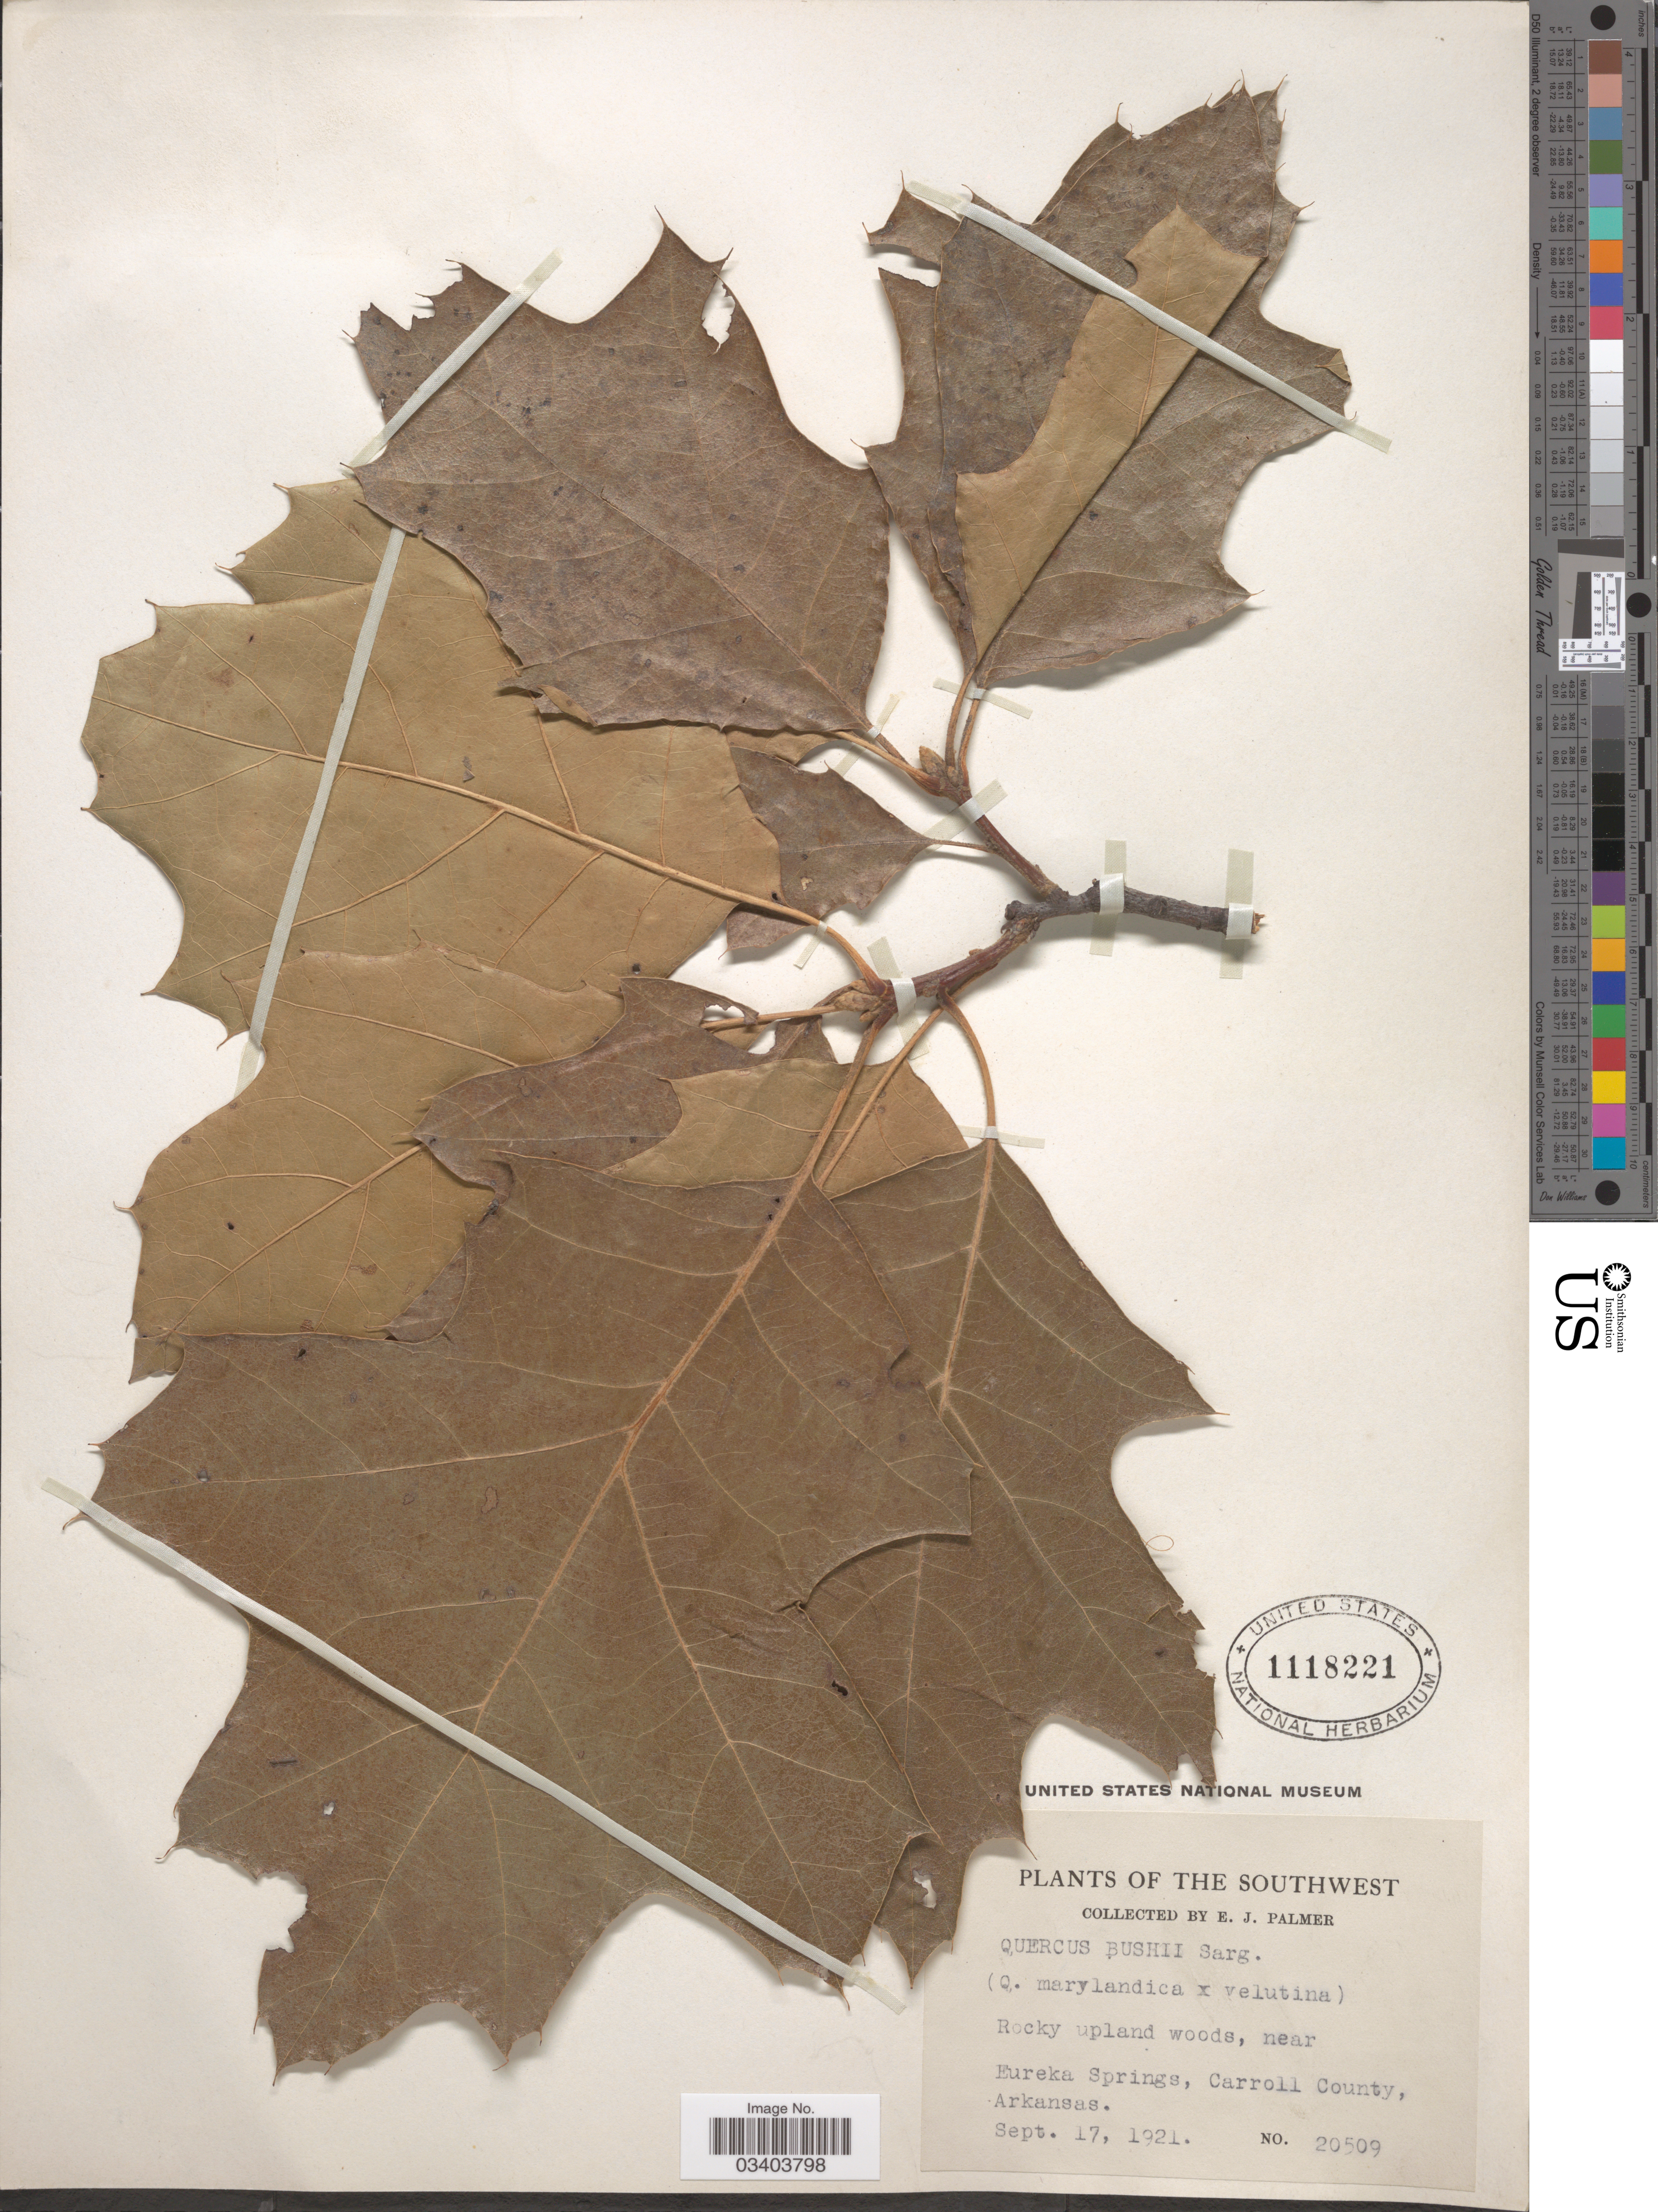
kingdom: Plantae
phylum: Tracheophyta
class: Magnoliopsida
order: Fagales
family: Fagaceae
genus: Quercus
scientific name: Quercus x bushii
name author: Sarg.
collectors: E. J. Palmer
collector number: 20509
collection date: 1921-09-17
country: United States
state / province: Arkansas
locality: The Southwest. Rocky upland woods, near Eureka Springs, Carroll County.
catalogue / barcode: US 1118221